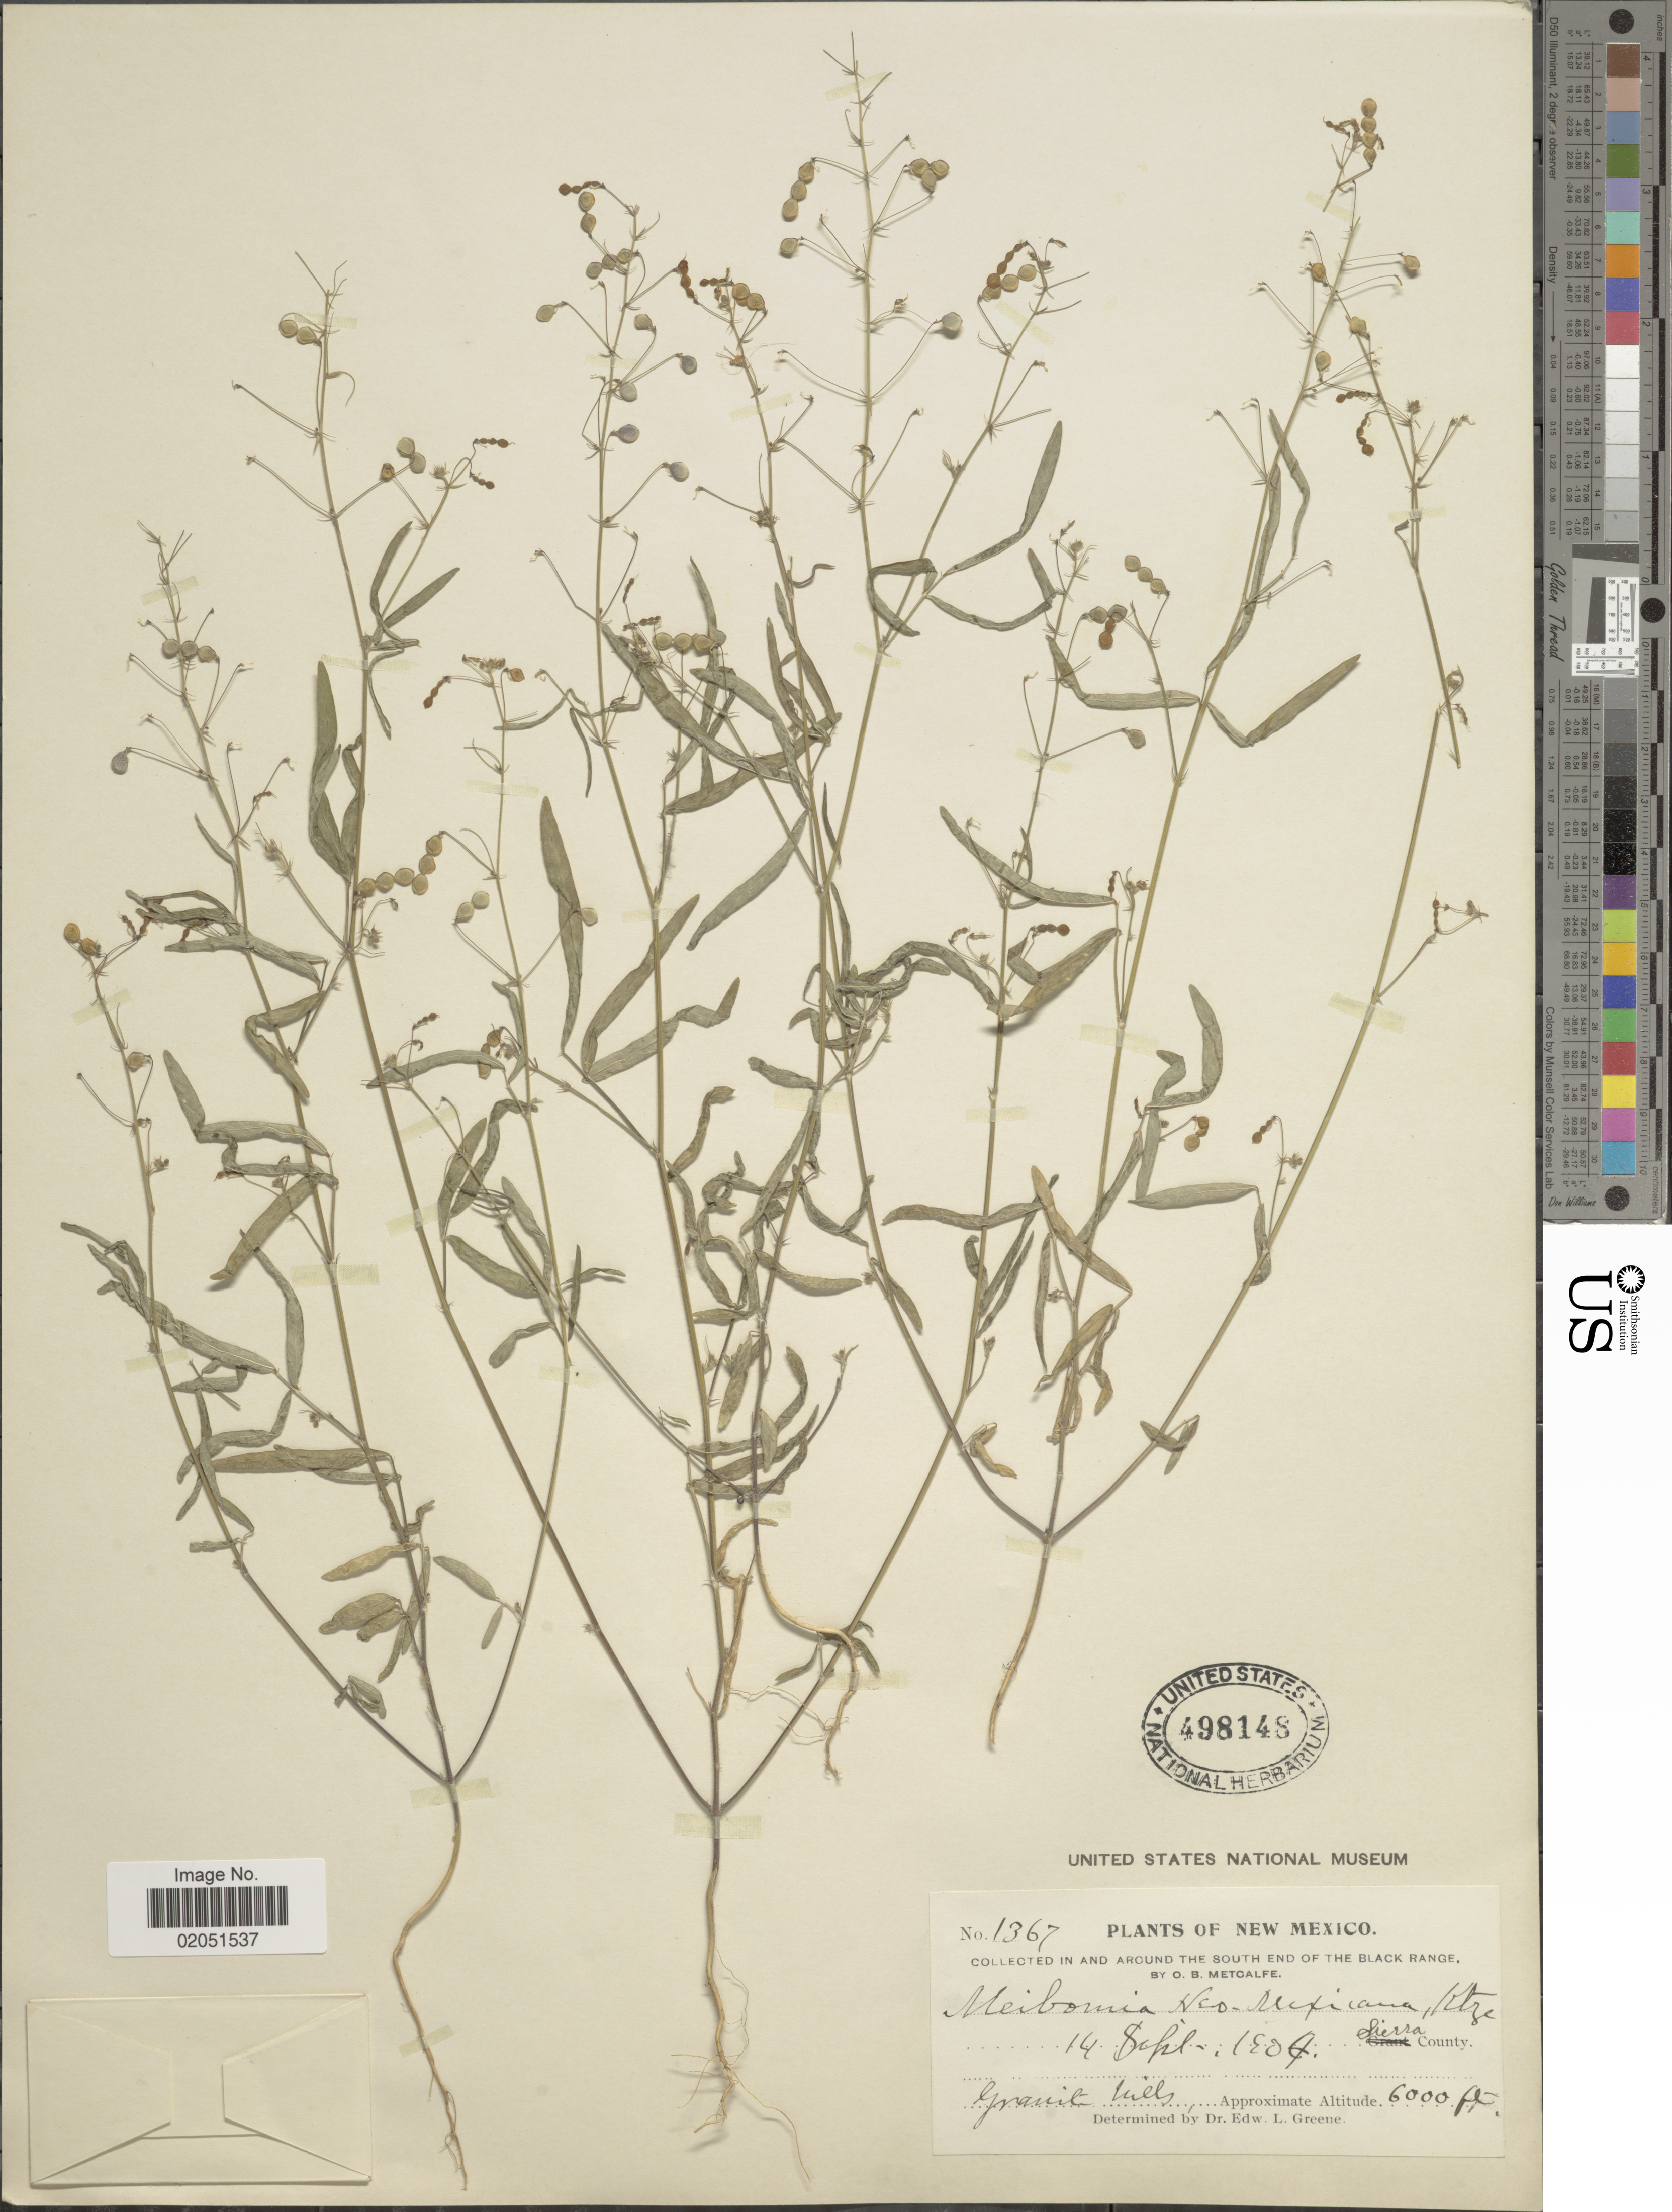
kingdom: Plantae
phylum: Tracheophyta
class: Magnoliopsida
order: Fabales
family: Fabaceae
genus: Desmodium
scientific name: Desmodium rosei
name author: B.G. Schub.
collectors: O. B. Metcalfe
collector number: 1367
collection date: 1904-09-14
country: United States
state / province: New Mexico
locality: In and around the South end of the Black Range, Granite Hills.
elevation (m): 1829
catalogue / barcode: US 498148